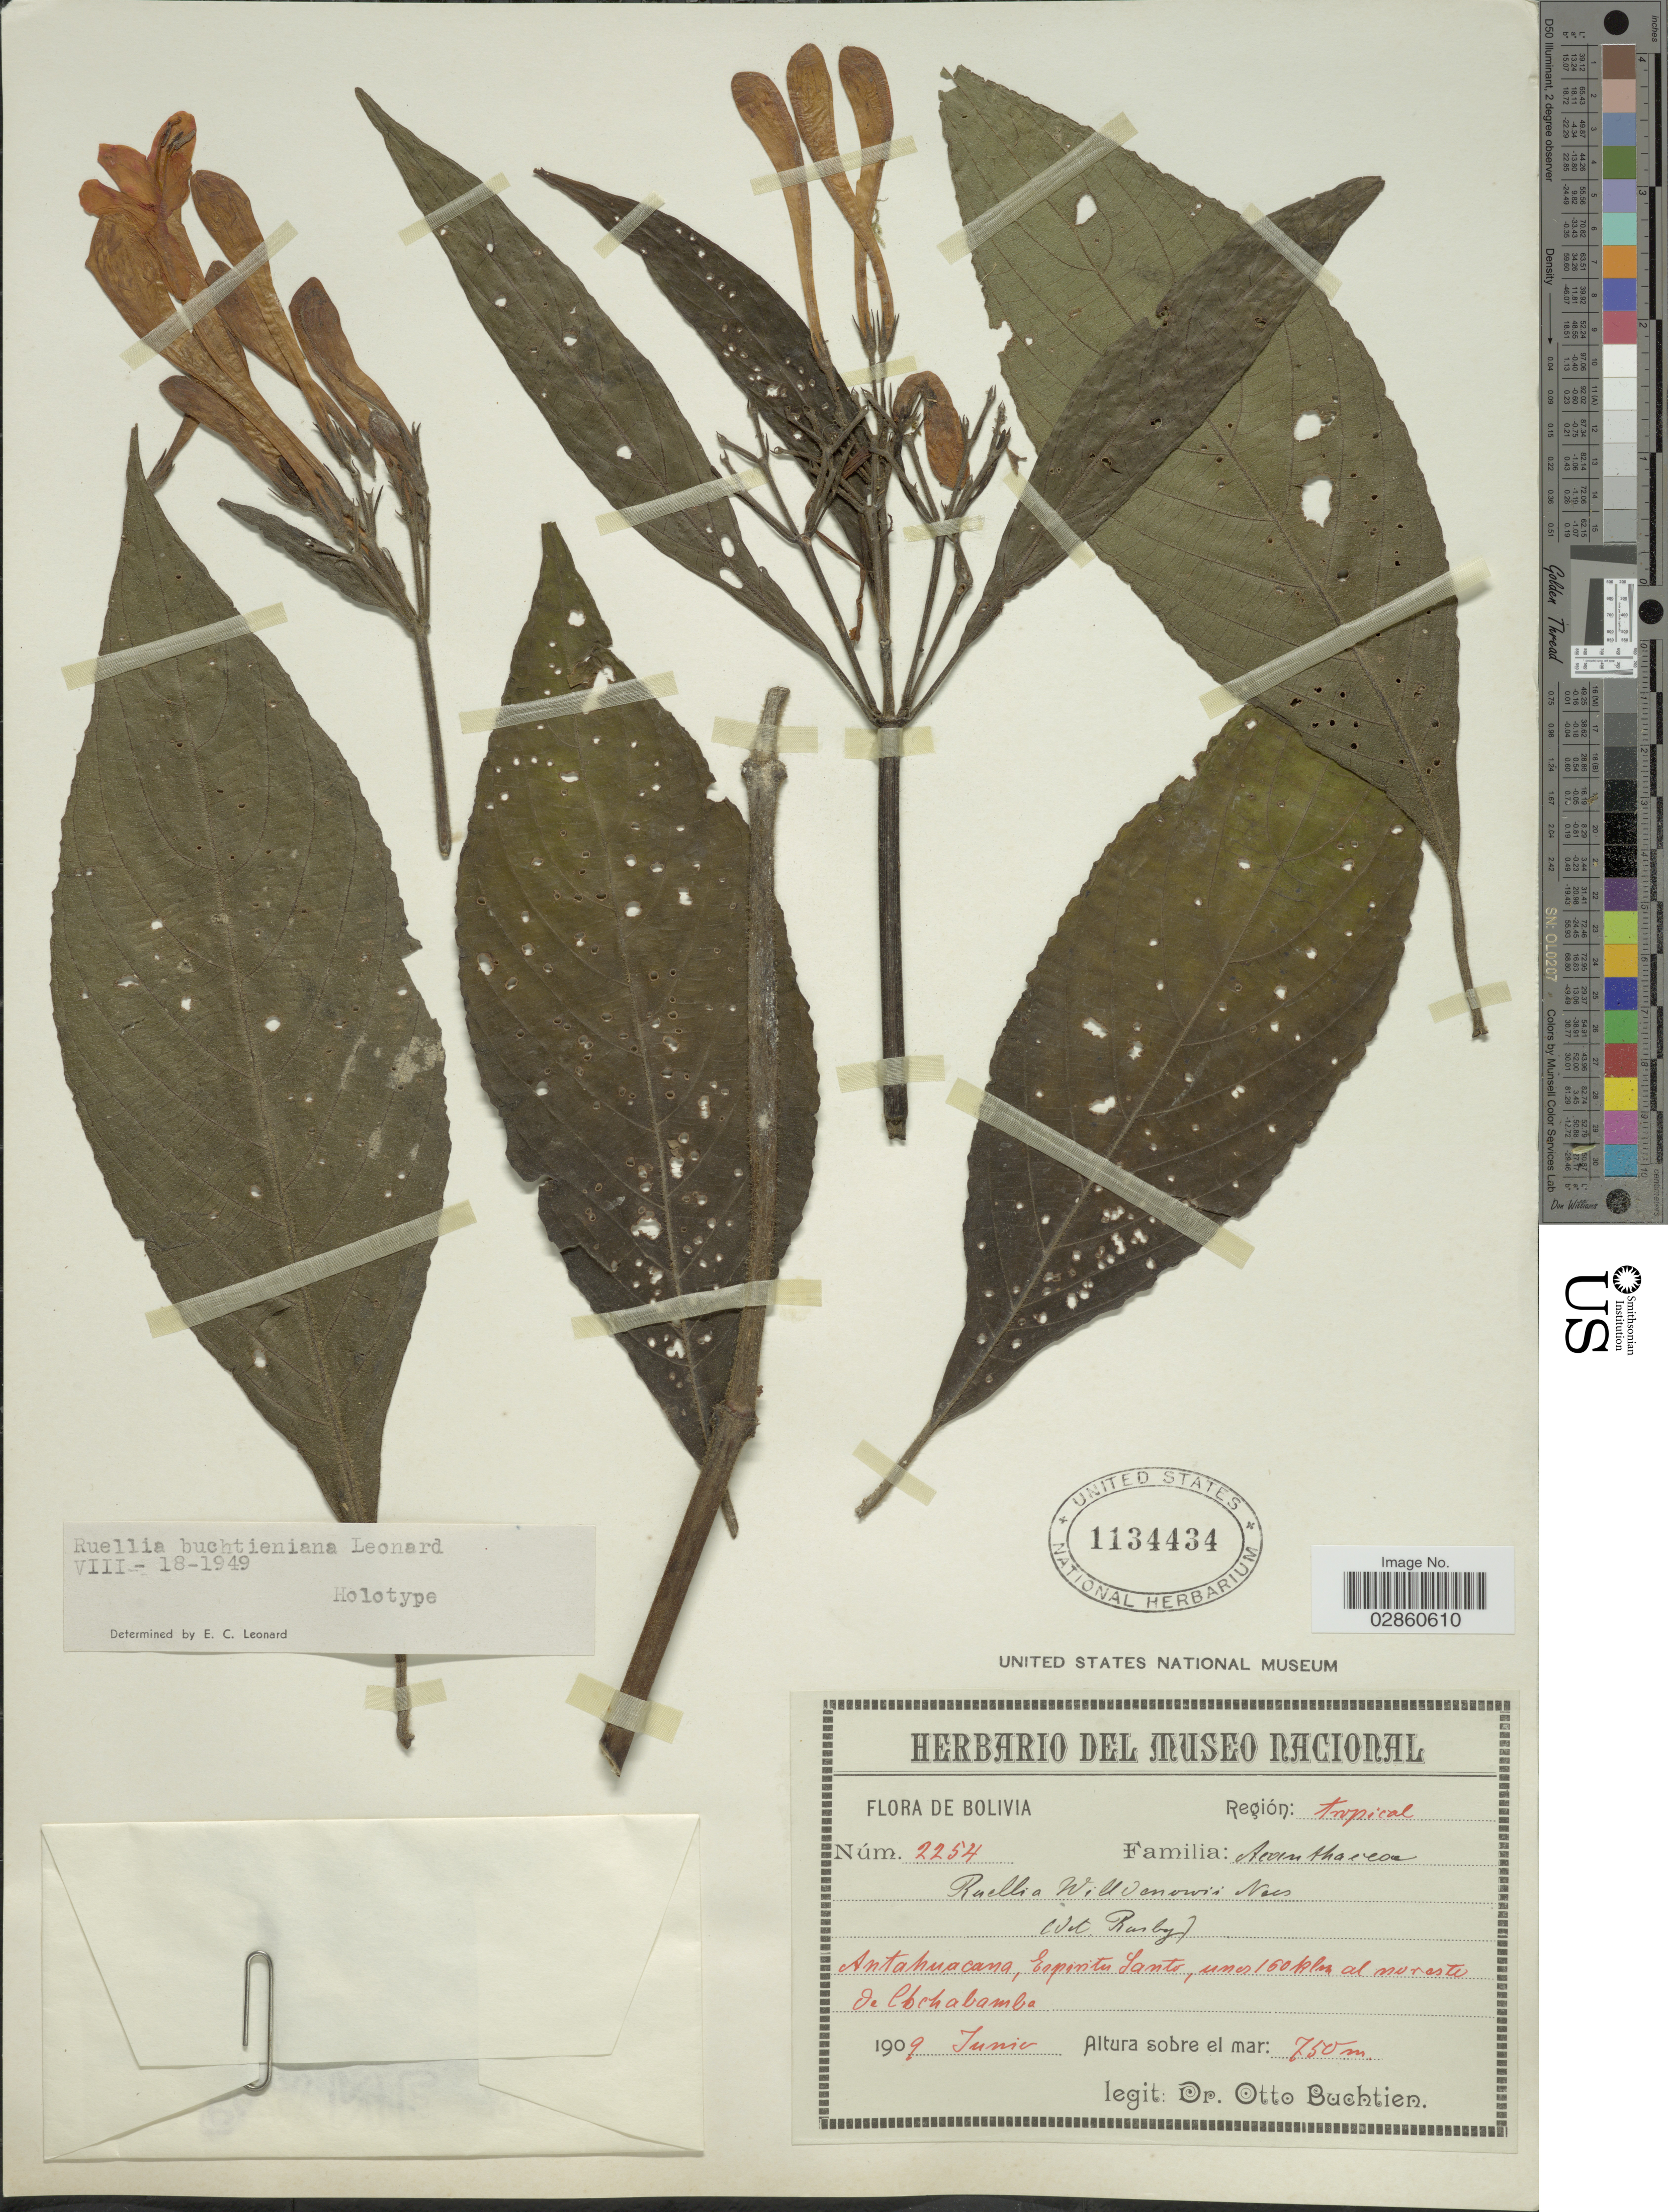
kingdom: Plantae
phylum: Tracheophyta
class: Magnoliopsida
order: Lamiales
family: Acanthaceae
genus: Ruellia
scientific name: Ruellia haenkeana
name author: (Nees) Wassh.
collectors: O. Buchtien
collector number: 2254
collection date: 1909-06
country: Bolivia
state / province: Cochabamba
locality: Región: tropical. Antahuacana, Espiritu Santo, unos 160 klm al noreste de Cochabamba.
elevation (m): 750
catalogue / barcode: US 1134434